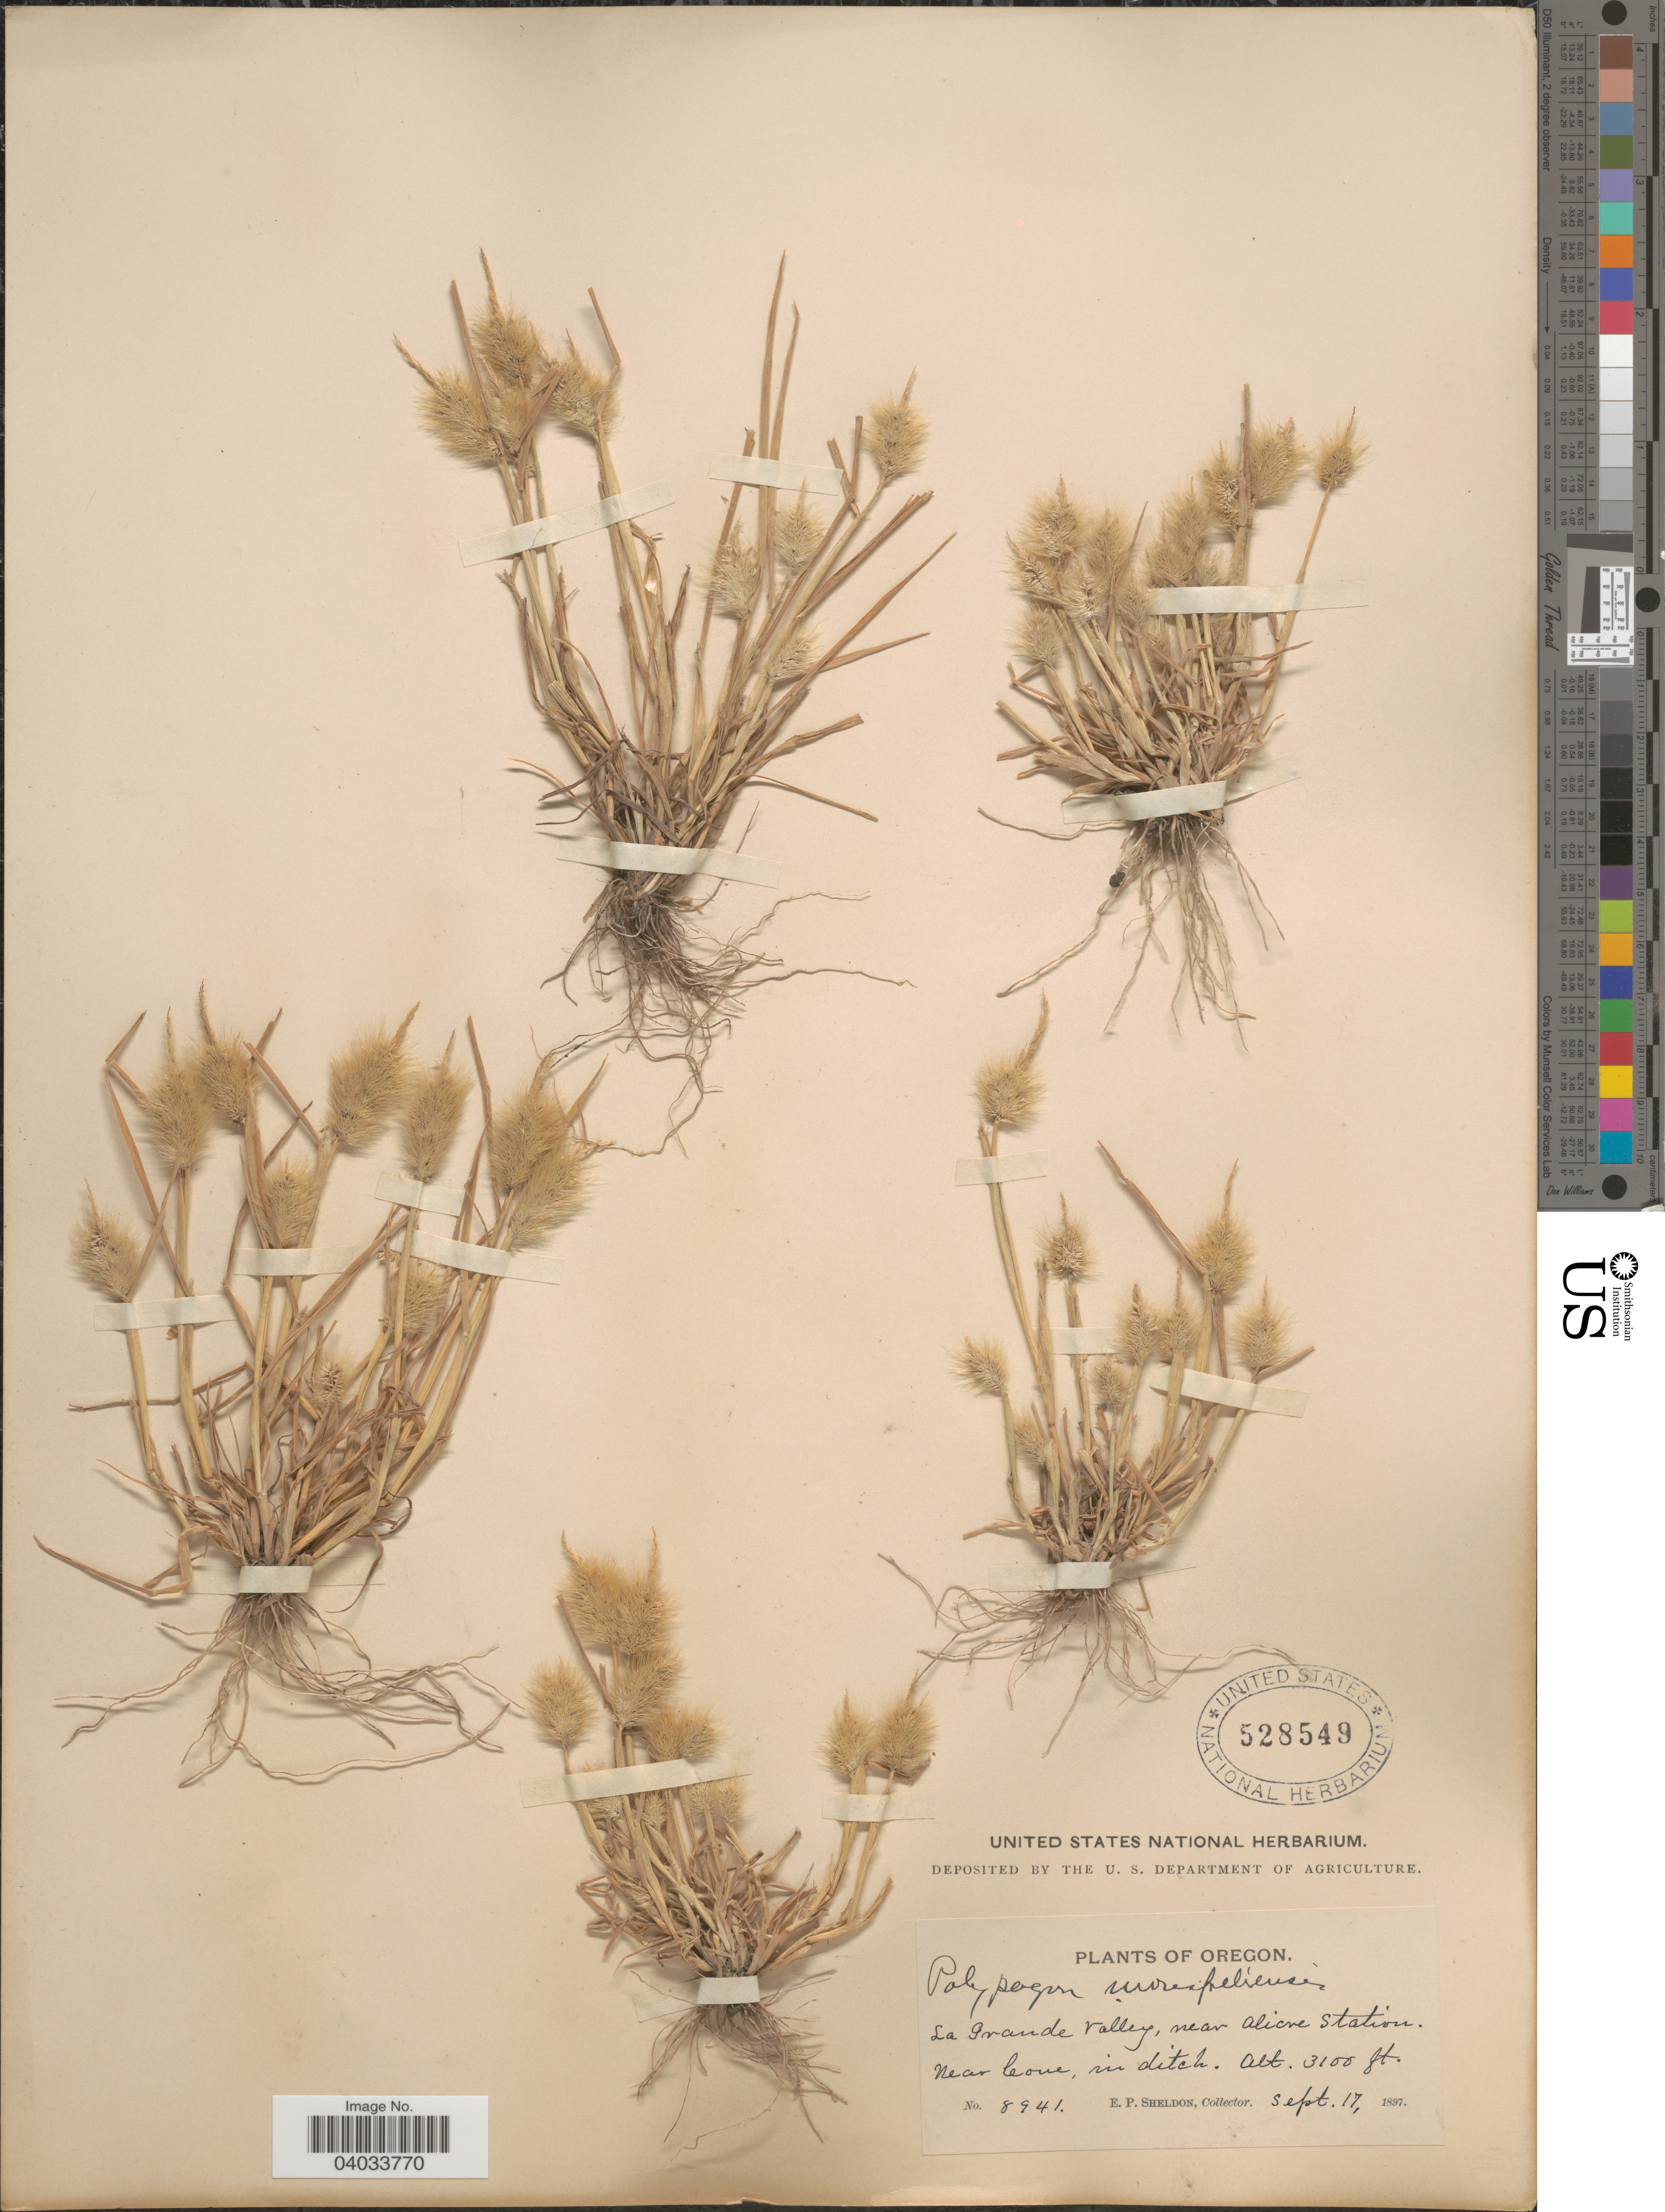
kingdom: Plantae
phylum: Tracheophyta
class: Liliopsida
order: Poales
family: Poaceae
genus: Polypogon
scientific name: Polypogon monspeliensis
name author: (L.) Desf.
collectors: E. P. Sheldon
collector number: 8941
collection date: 1897-09-17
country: United States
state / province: Oregon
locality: La Grande Valley, near Alicre [interpreted] station. Near Cove, in ditch.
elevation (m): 945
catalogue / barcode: US 528549